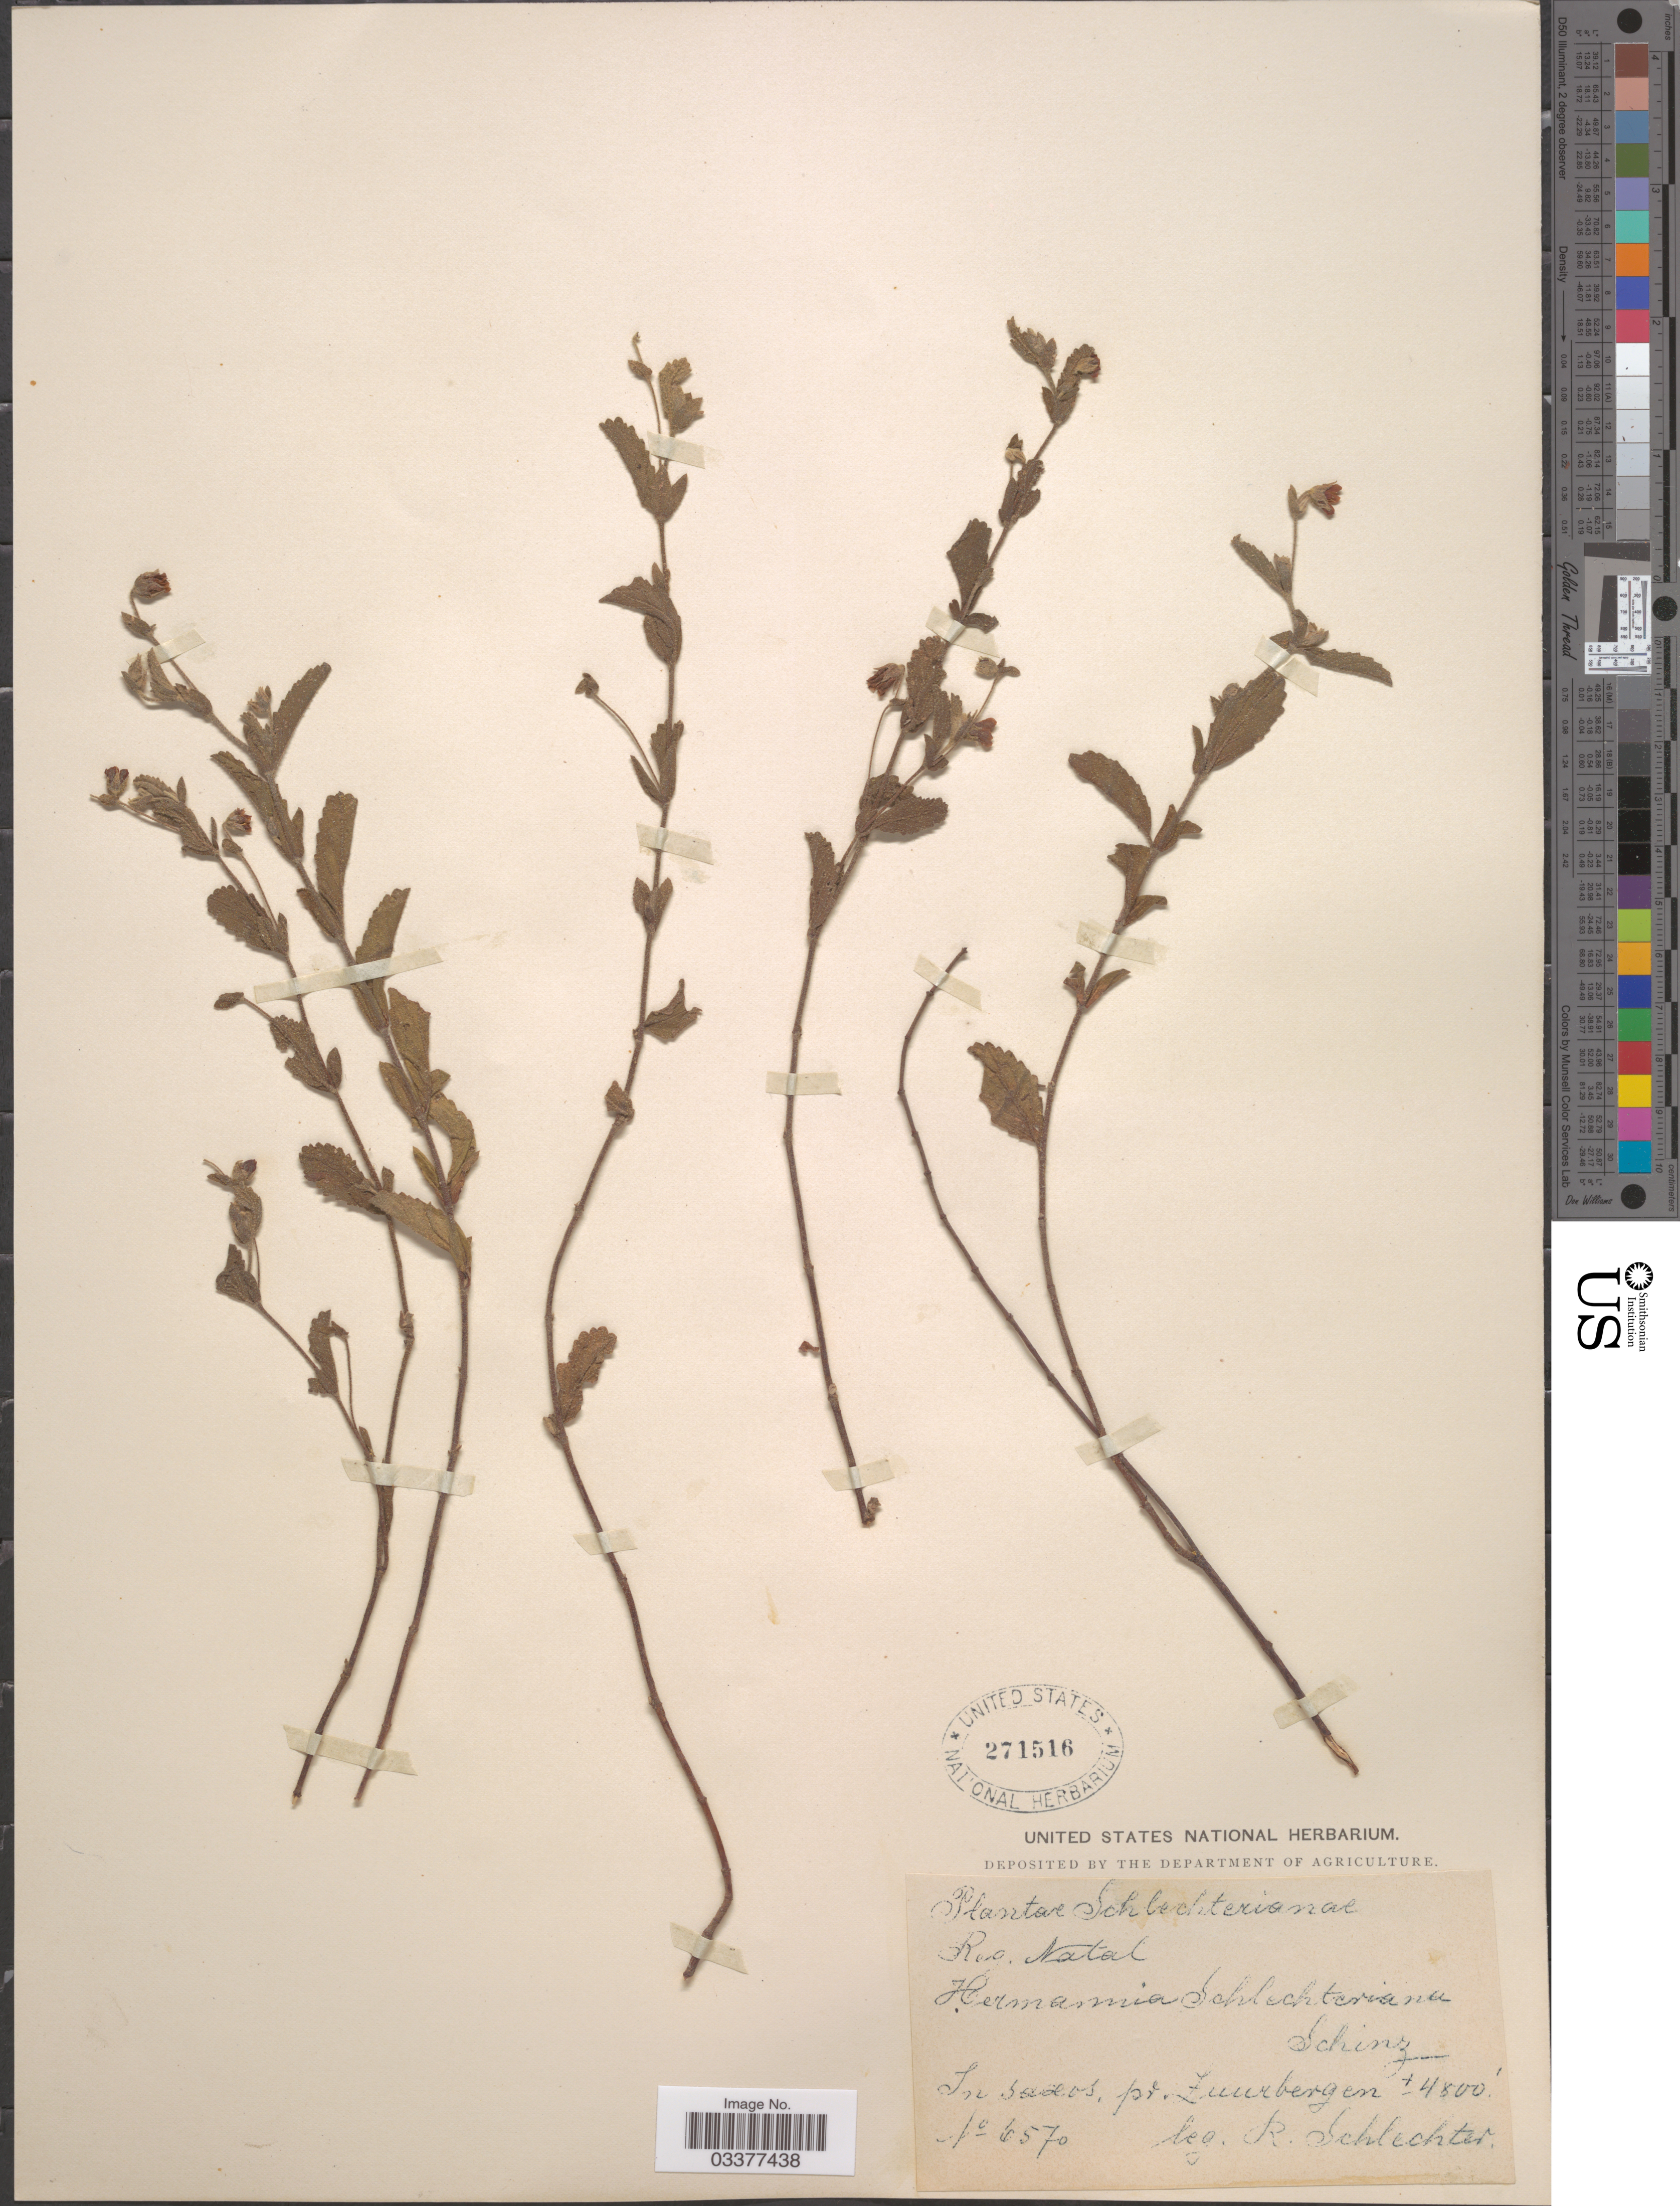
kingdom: Plantae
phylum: Tracheophyta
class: Magnoliopsida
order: Malvales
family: Malvaceae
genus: Hermannia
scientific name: Hermannia schlechteriana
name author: Schinz ex K. Schum.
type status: Type Collection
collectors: F. R. R. Schlechter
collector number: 6570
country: South Africa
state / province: KwaZulu-Natal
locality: Reg Natal. In saxos, pr. Zuurbergen.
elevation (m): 1463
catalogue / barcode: US 271516